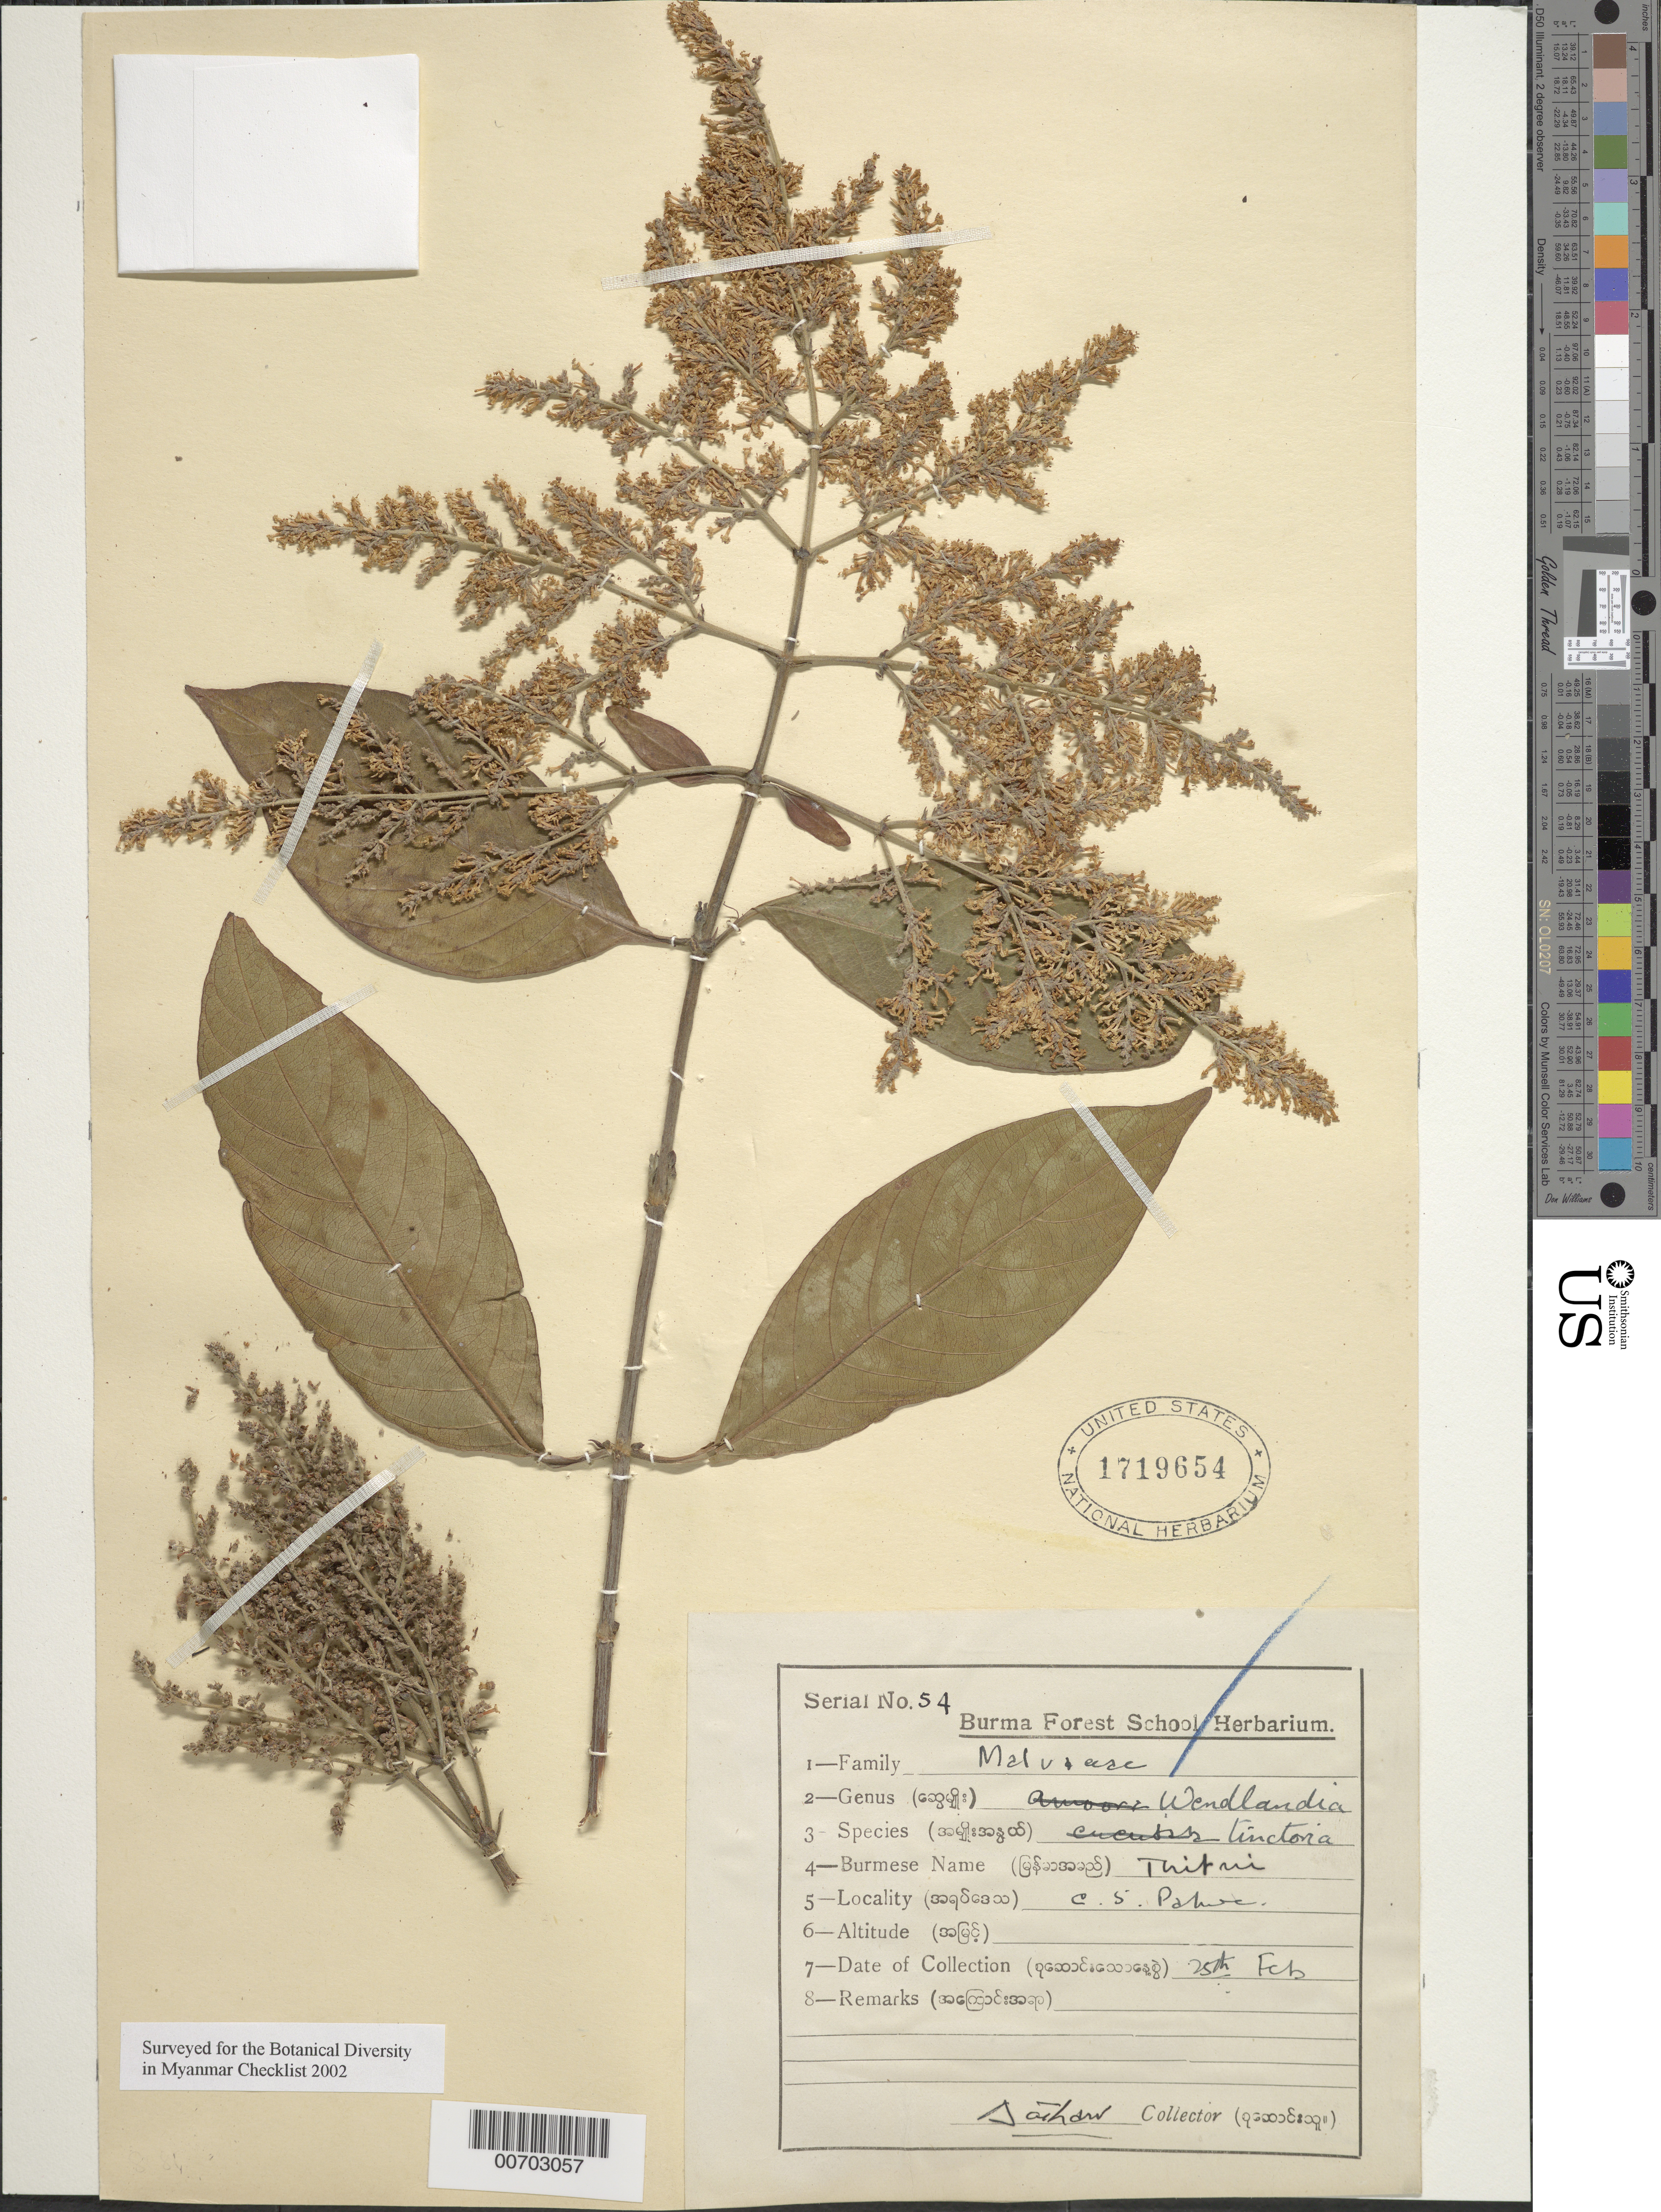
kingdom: Plantae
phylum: Tracheophyta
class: Magnoliopsida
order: Gentianales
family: Rubiaceae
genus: Wendlandia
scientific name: Wendlandia tinctoria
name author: DC.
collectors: Burma Forest School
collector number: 54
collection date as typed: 25 Feb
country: Myanmar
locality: C.S. Pahec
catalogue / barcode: US 1719654